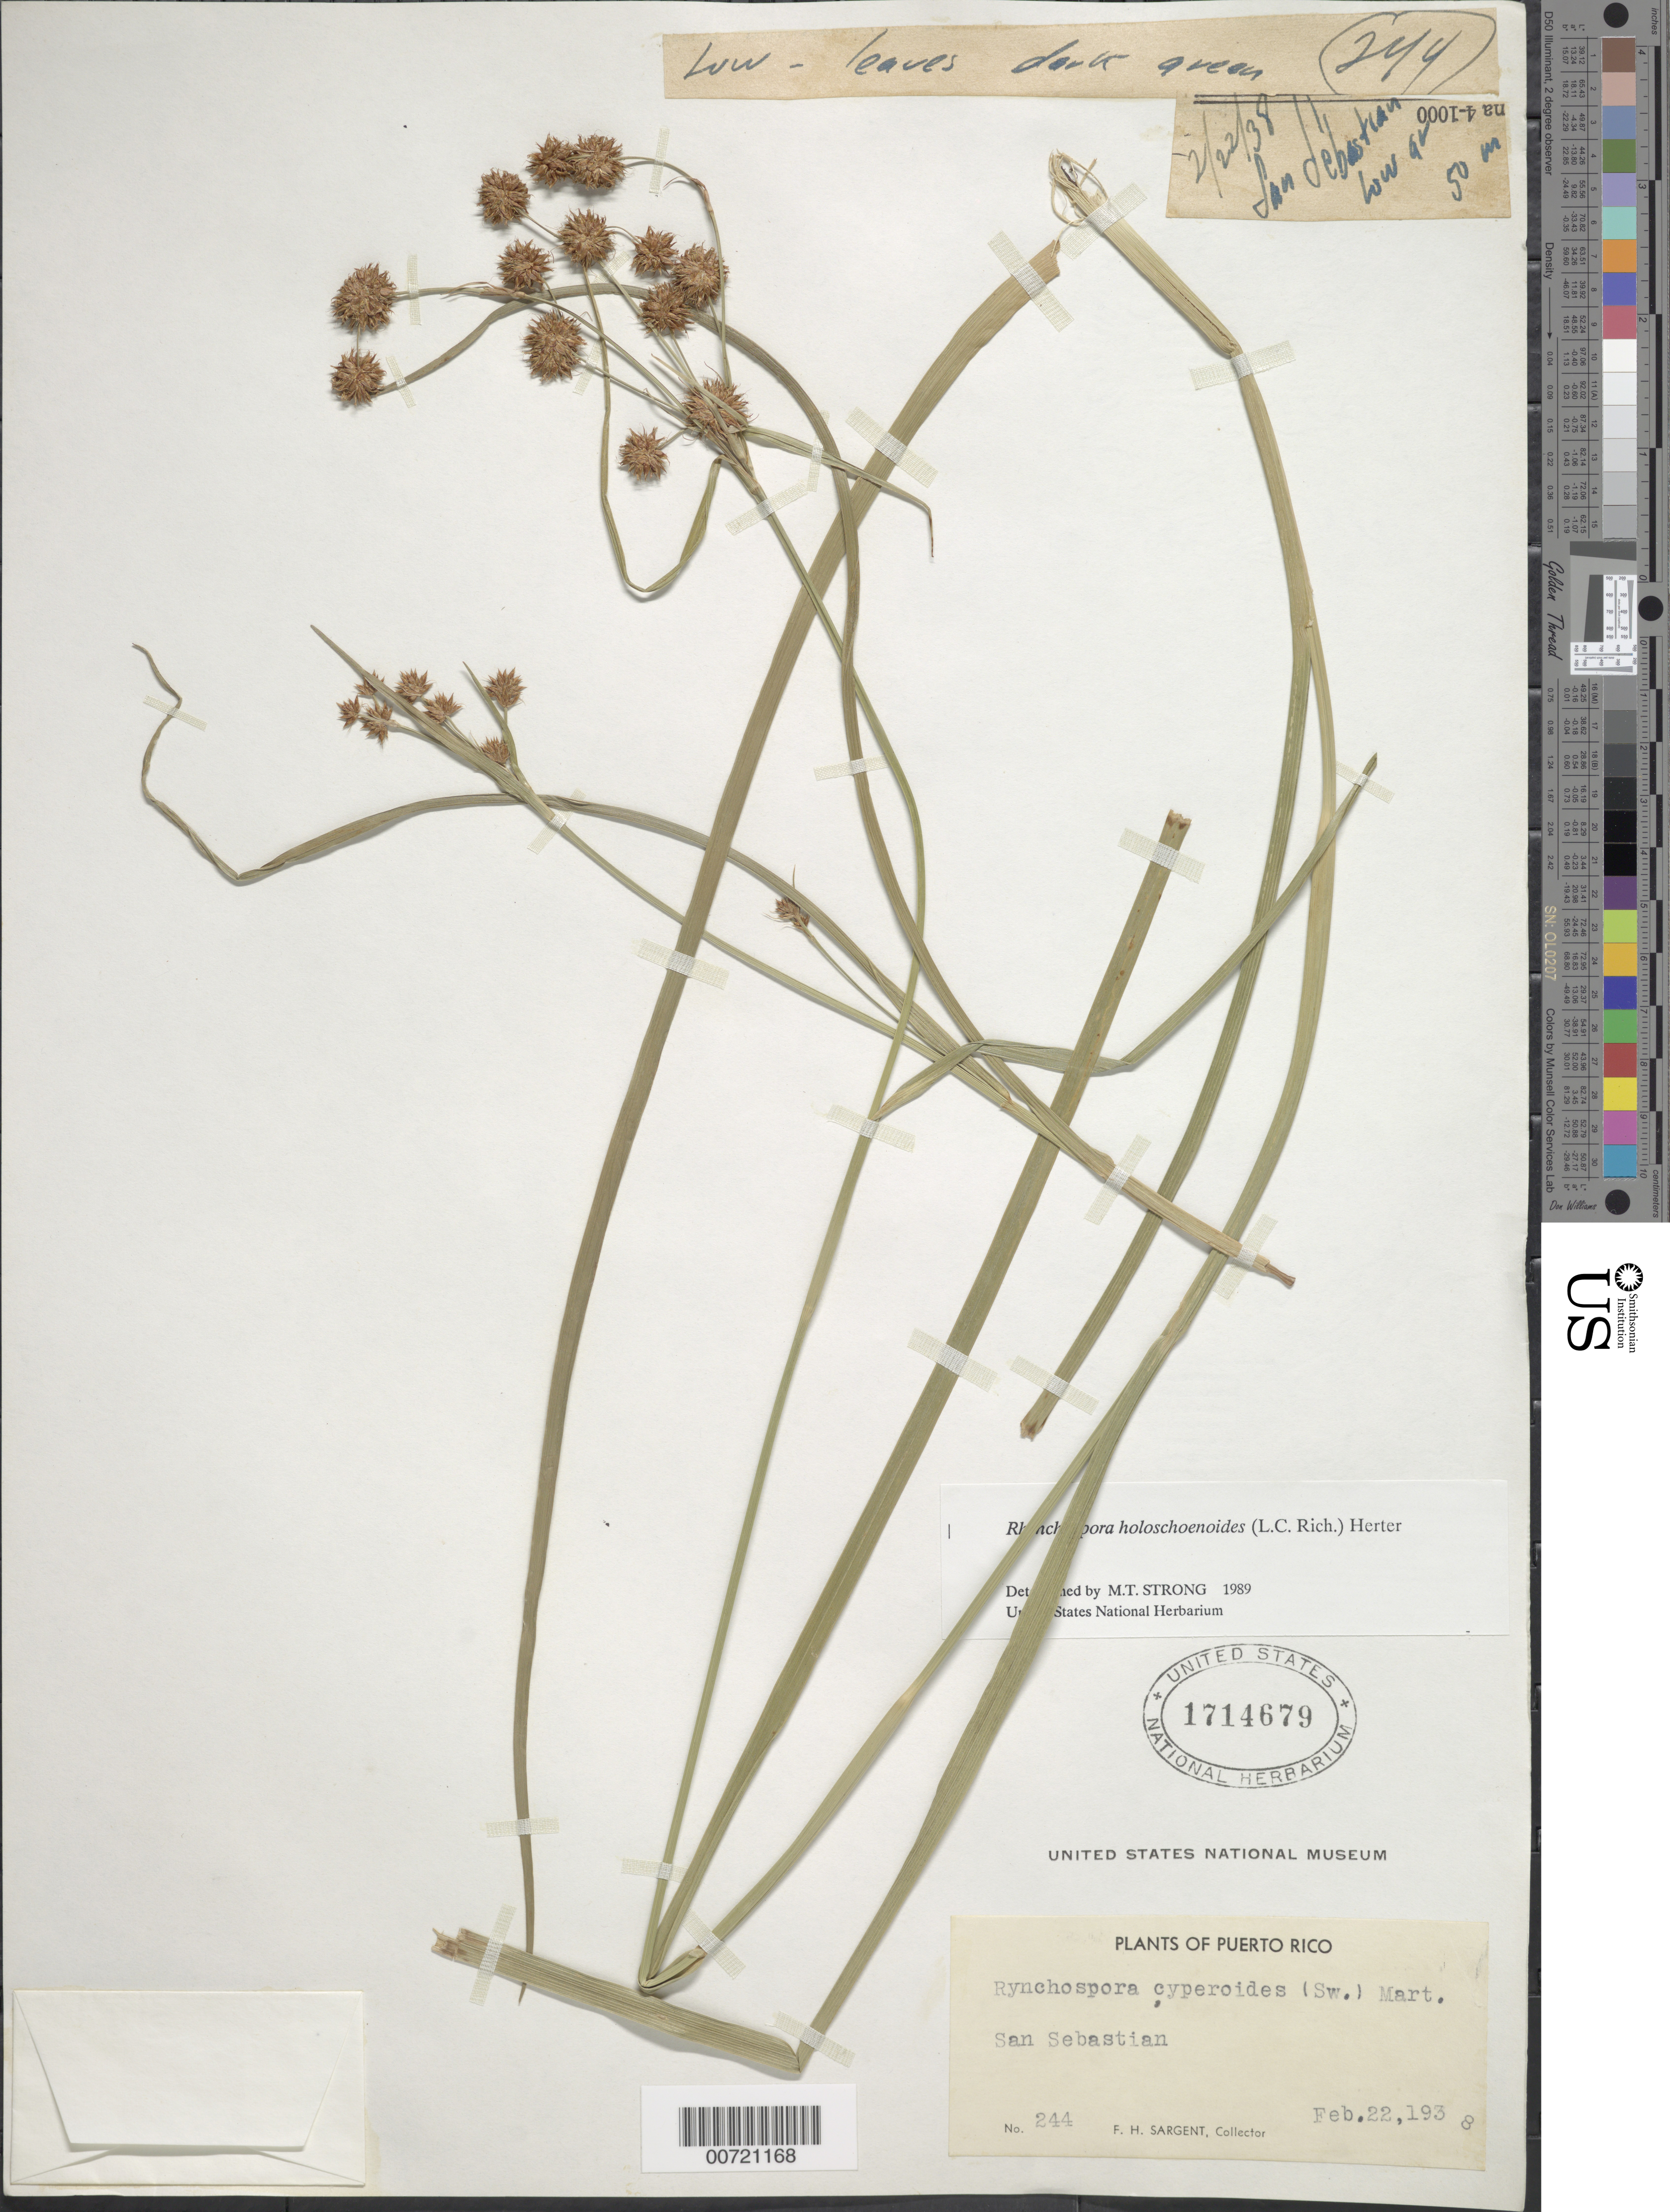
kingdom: Plantae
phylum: Tracheophyta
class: Liliopsida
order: Poales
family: Cyperaceae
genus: Rhynchospora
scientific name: Rhynchospora holoschoenoides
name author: (Rich.) Herter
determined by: Strong, M. T., (US), Smithsonian Institution - National Museum of Natural History (UNITED STATES)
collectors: F. H. Sargent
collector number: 244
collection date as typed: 22 Feb 1938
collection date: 1938-02-22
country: Puerto Rico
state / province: San Sebastián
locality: San Sebastian.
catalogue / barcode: US 1714679